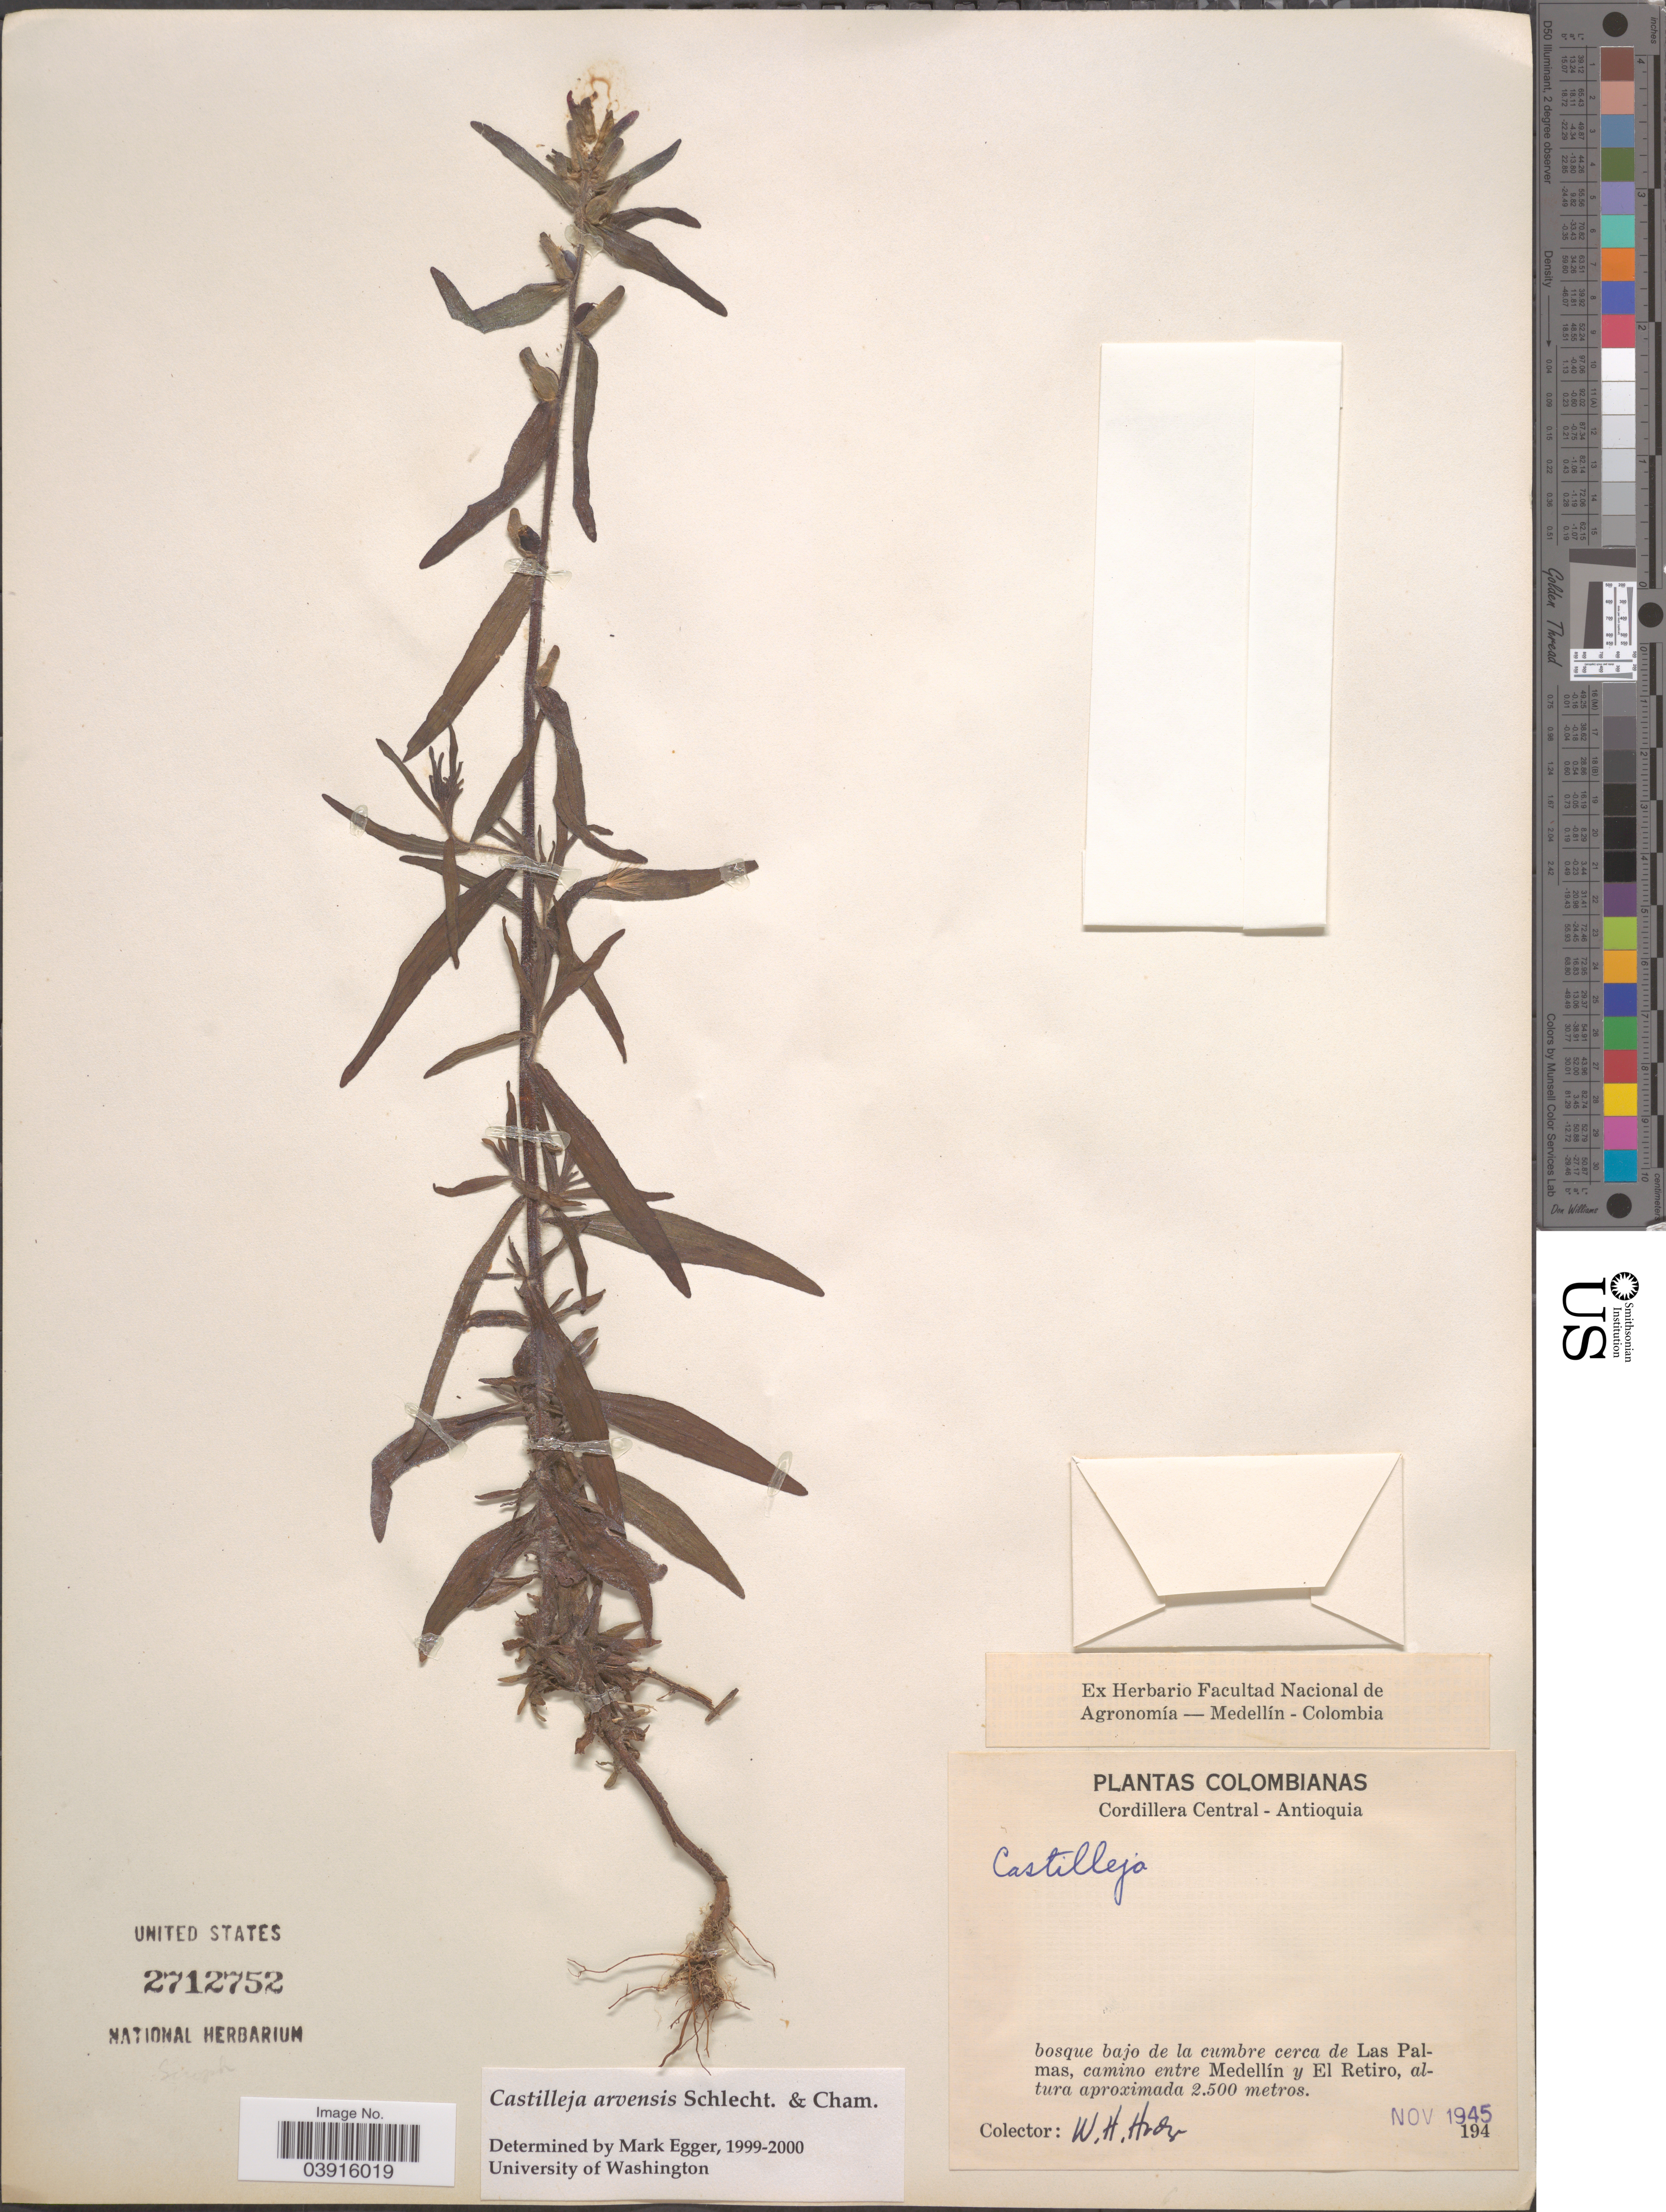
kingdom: Plantae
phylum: Tracheophyta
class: Magnoliopsida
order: Lamiales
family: Orobanchaceae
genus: Castilleja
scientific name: Castilleja arvensis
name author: Schltdl. & Cham.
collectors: W. Hodge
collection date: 1945-11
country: Colombia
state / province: Antioquia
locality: Cordillera Central. Bosque bajo de la cumbre cerca de Las Palmas, camino entre Medellín y El Retiro.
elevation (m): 2500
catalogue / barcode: US 2712752